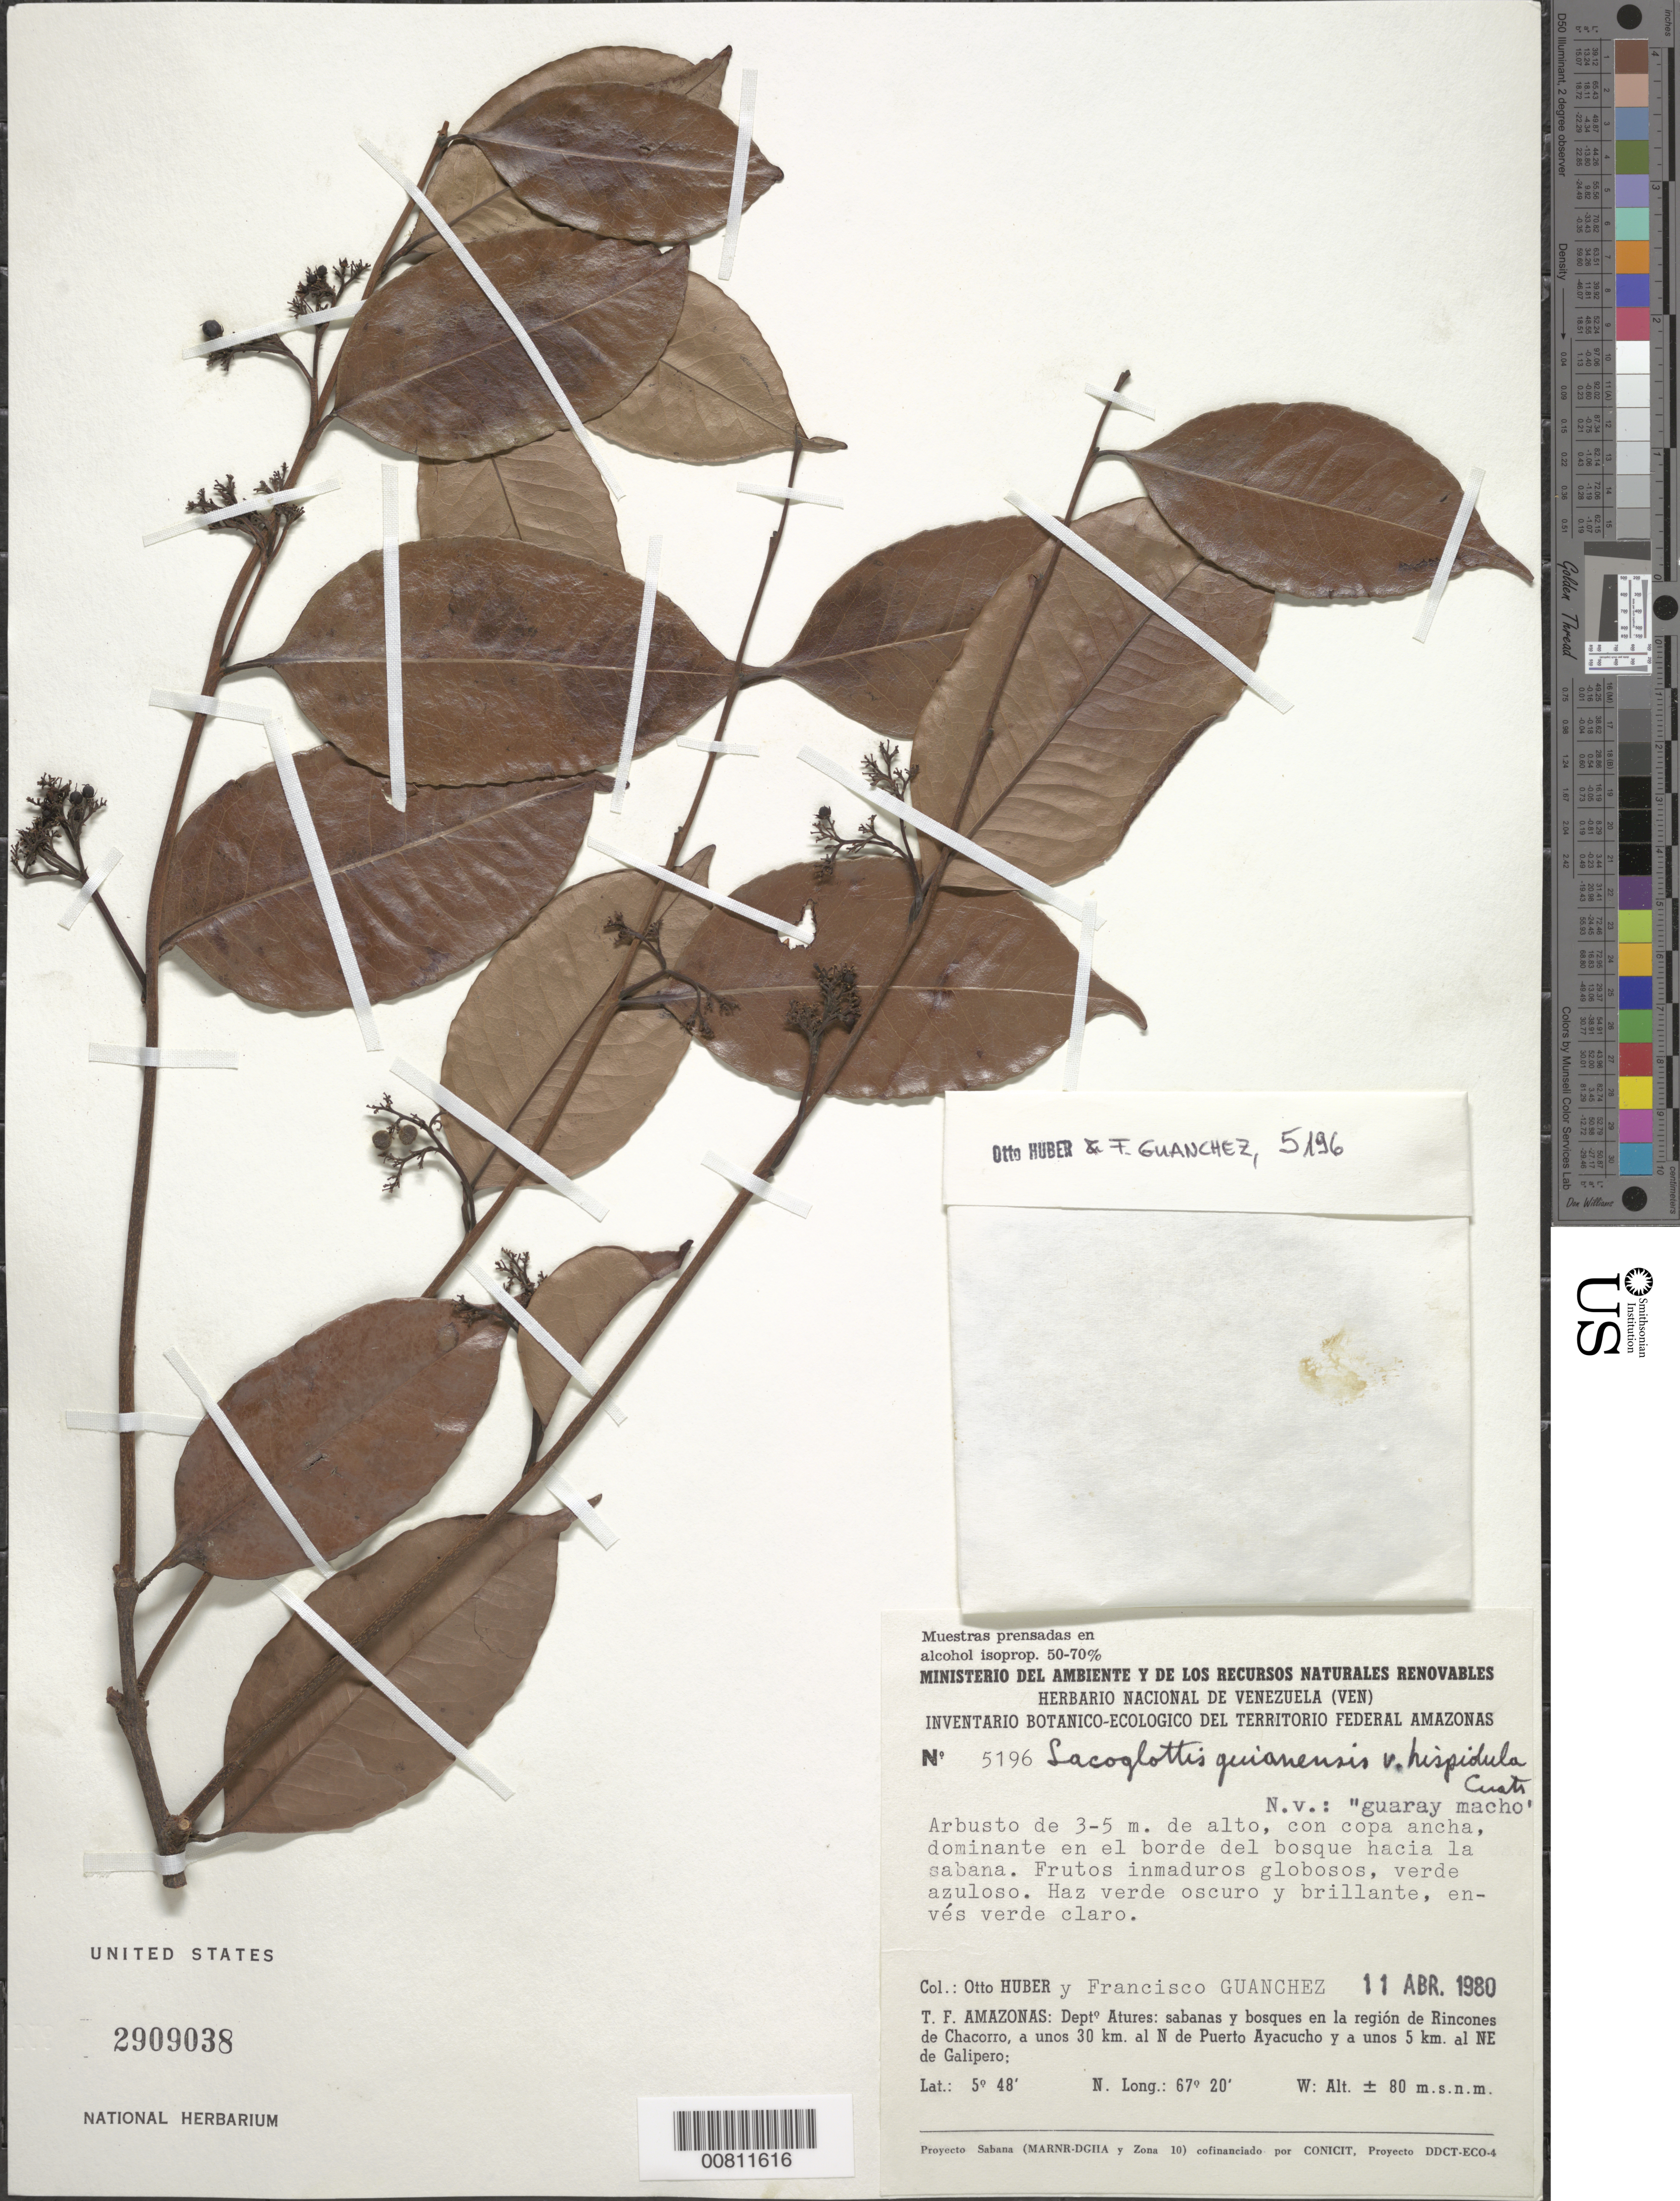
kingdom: Plantae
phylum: Tracheophyta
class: Magnoliopsida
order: Malpighiales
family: Humiriaceae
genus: Sacoglottis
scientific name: Sacoglottis guianensis var. hispidula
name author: Cuatrec.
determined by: Cuatrecasas, J.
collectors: O. Huber & F. Guánchez M.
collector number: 5196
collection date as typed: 11-Apr-80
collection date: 1980-04-11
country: Venezuela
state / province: Amazonas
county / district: Atures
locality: Rincones de Chacorro, 30 km N de Puerto Ayacucho, 5 km NE Galipero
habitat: Borde del bosque. Sabanas y bosques, en el borde del bosque hacia la sabana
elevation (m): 80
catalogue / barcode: US 2909038